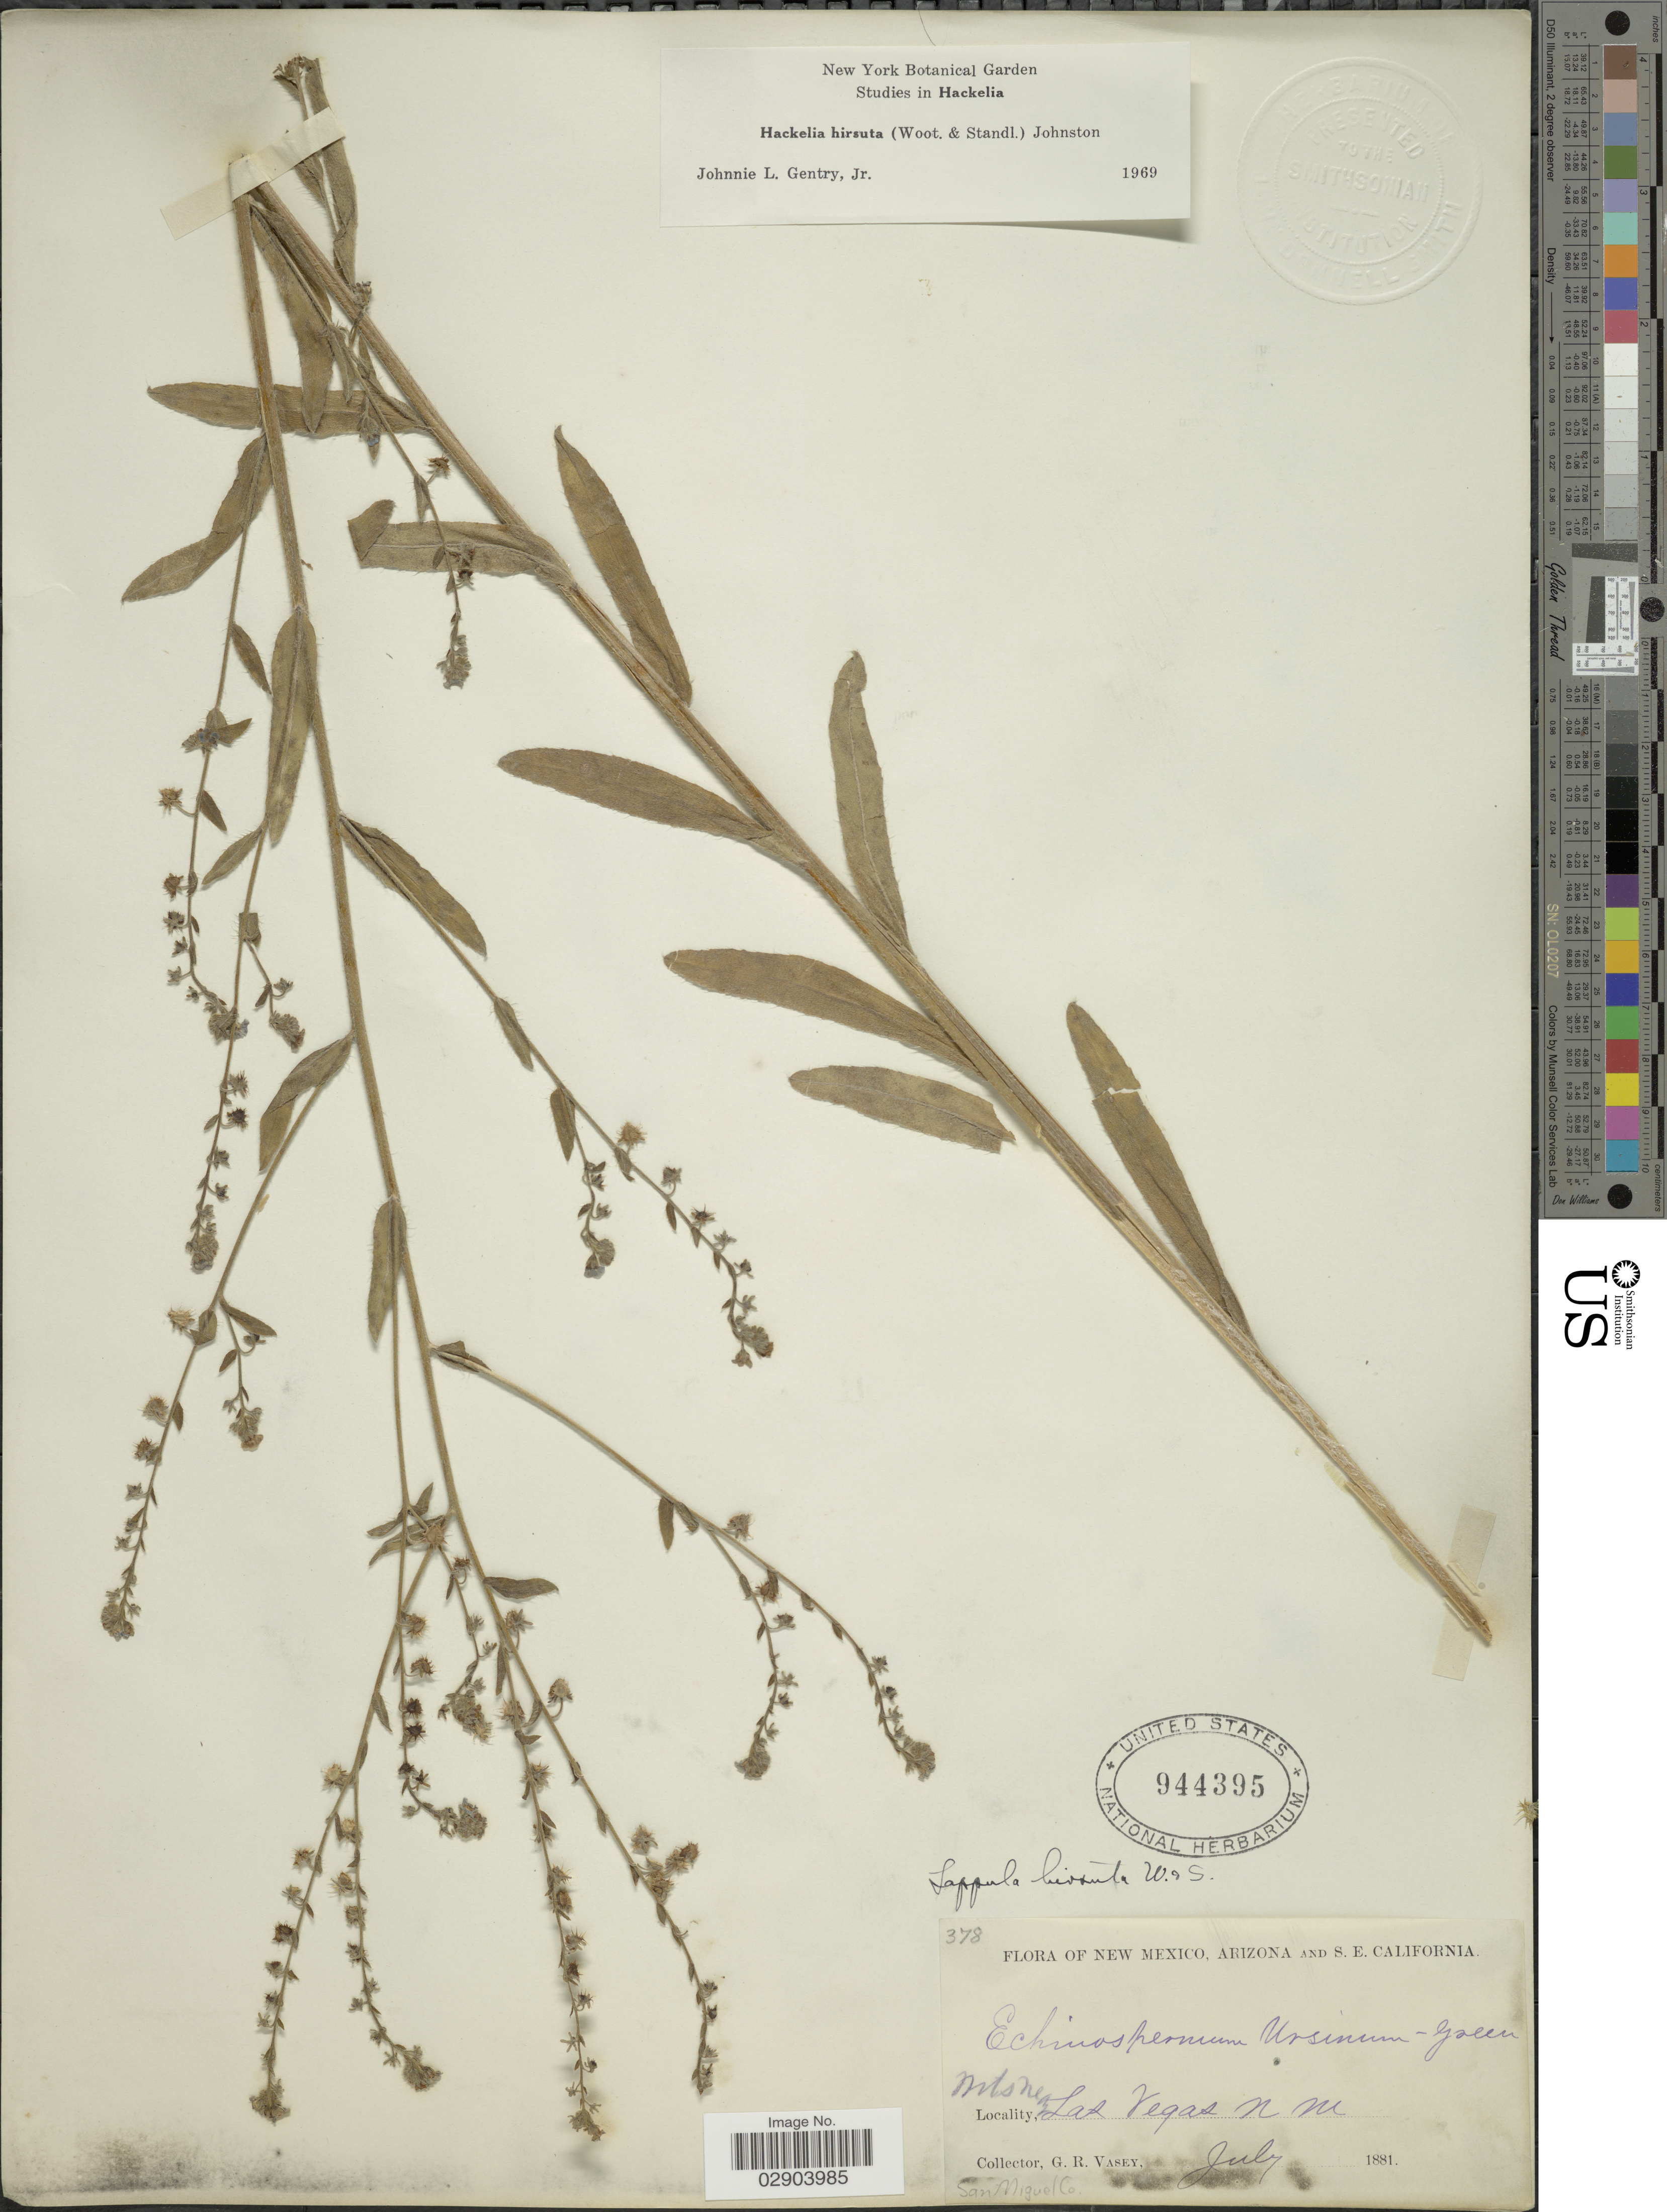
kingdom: Plantae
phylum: Tracheophyta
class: Magnoliopsida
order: Boraginales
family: Boraginaceae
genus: Hackelia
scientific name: Hackelia hirsuta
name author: (Wooton & Standl.) I.M. Johnst.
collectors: G. R. Vasey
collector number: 378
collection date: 1881-07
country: United States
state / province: New Mexico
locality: Mts near Las Vegas N M. San Miguel Co.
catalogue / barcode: US 944395